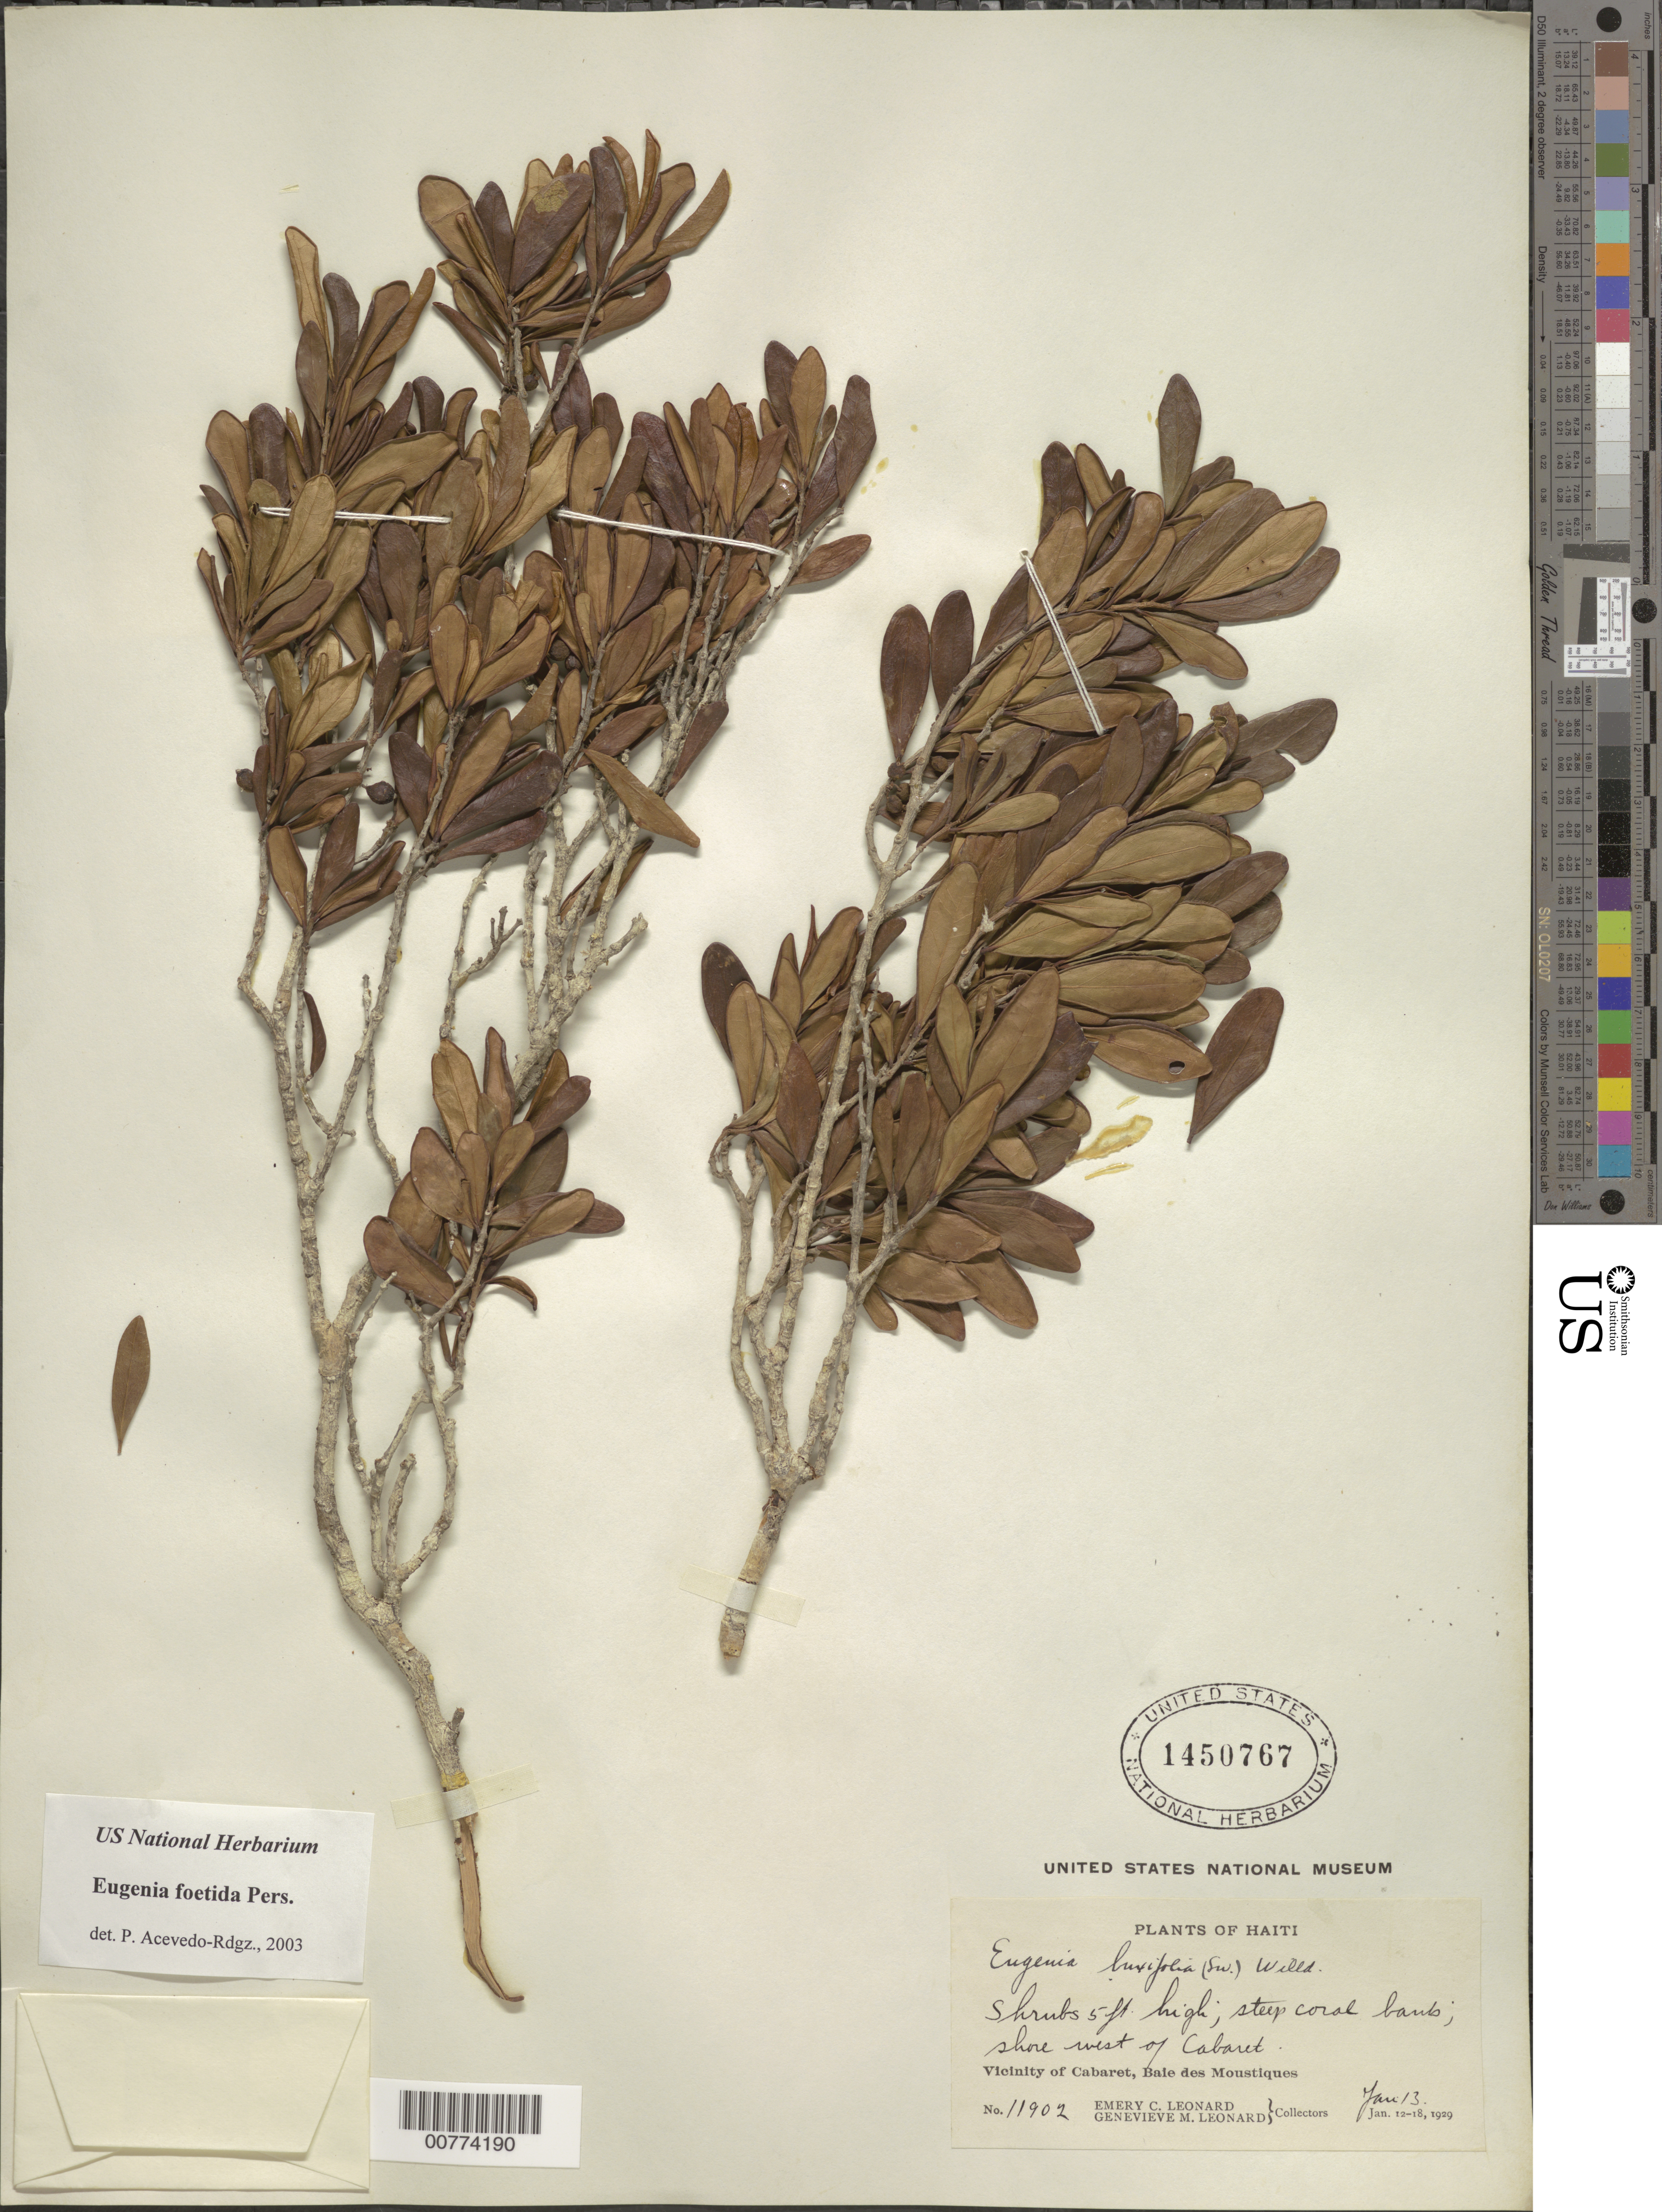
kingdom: Plantae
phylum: Tracheophyta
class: Magnoliopsida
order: Myrtales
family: Myrtaceae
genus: Eugenia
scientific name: Eugenia foetida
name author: Pers.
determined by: Acevedo-Rodríguez, P., (BOT), Smithsonian Institution - National Museum of Natural History (UNITED STATES)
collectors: E. C. Leonard & G. M. Leonard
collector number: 11902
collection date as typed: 13 Jan 1929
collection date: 1929-01-13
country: Haiti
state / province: Nord-Ouest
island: Hispaniola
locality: Baie des Moustiques, vicinity of Cabaret, shore west of Cabaret.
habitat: Steep coral banks.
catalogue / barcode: US 1450767